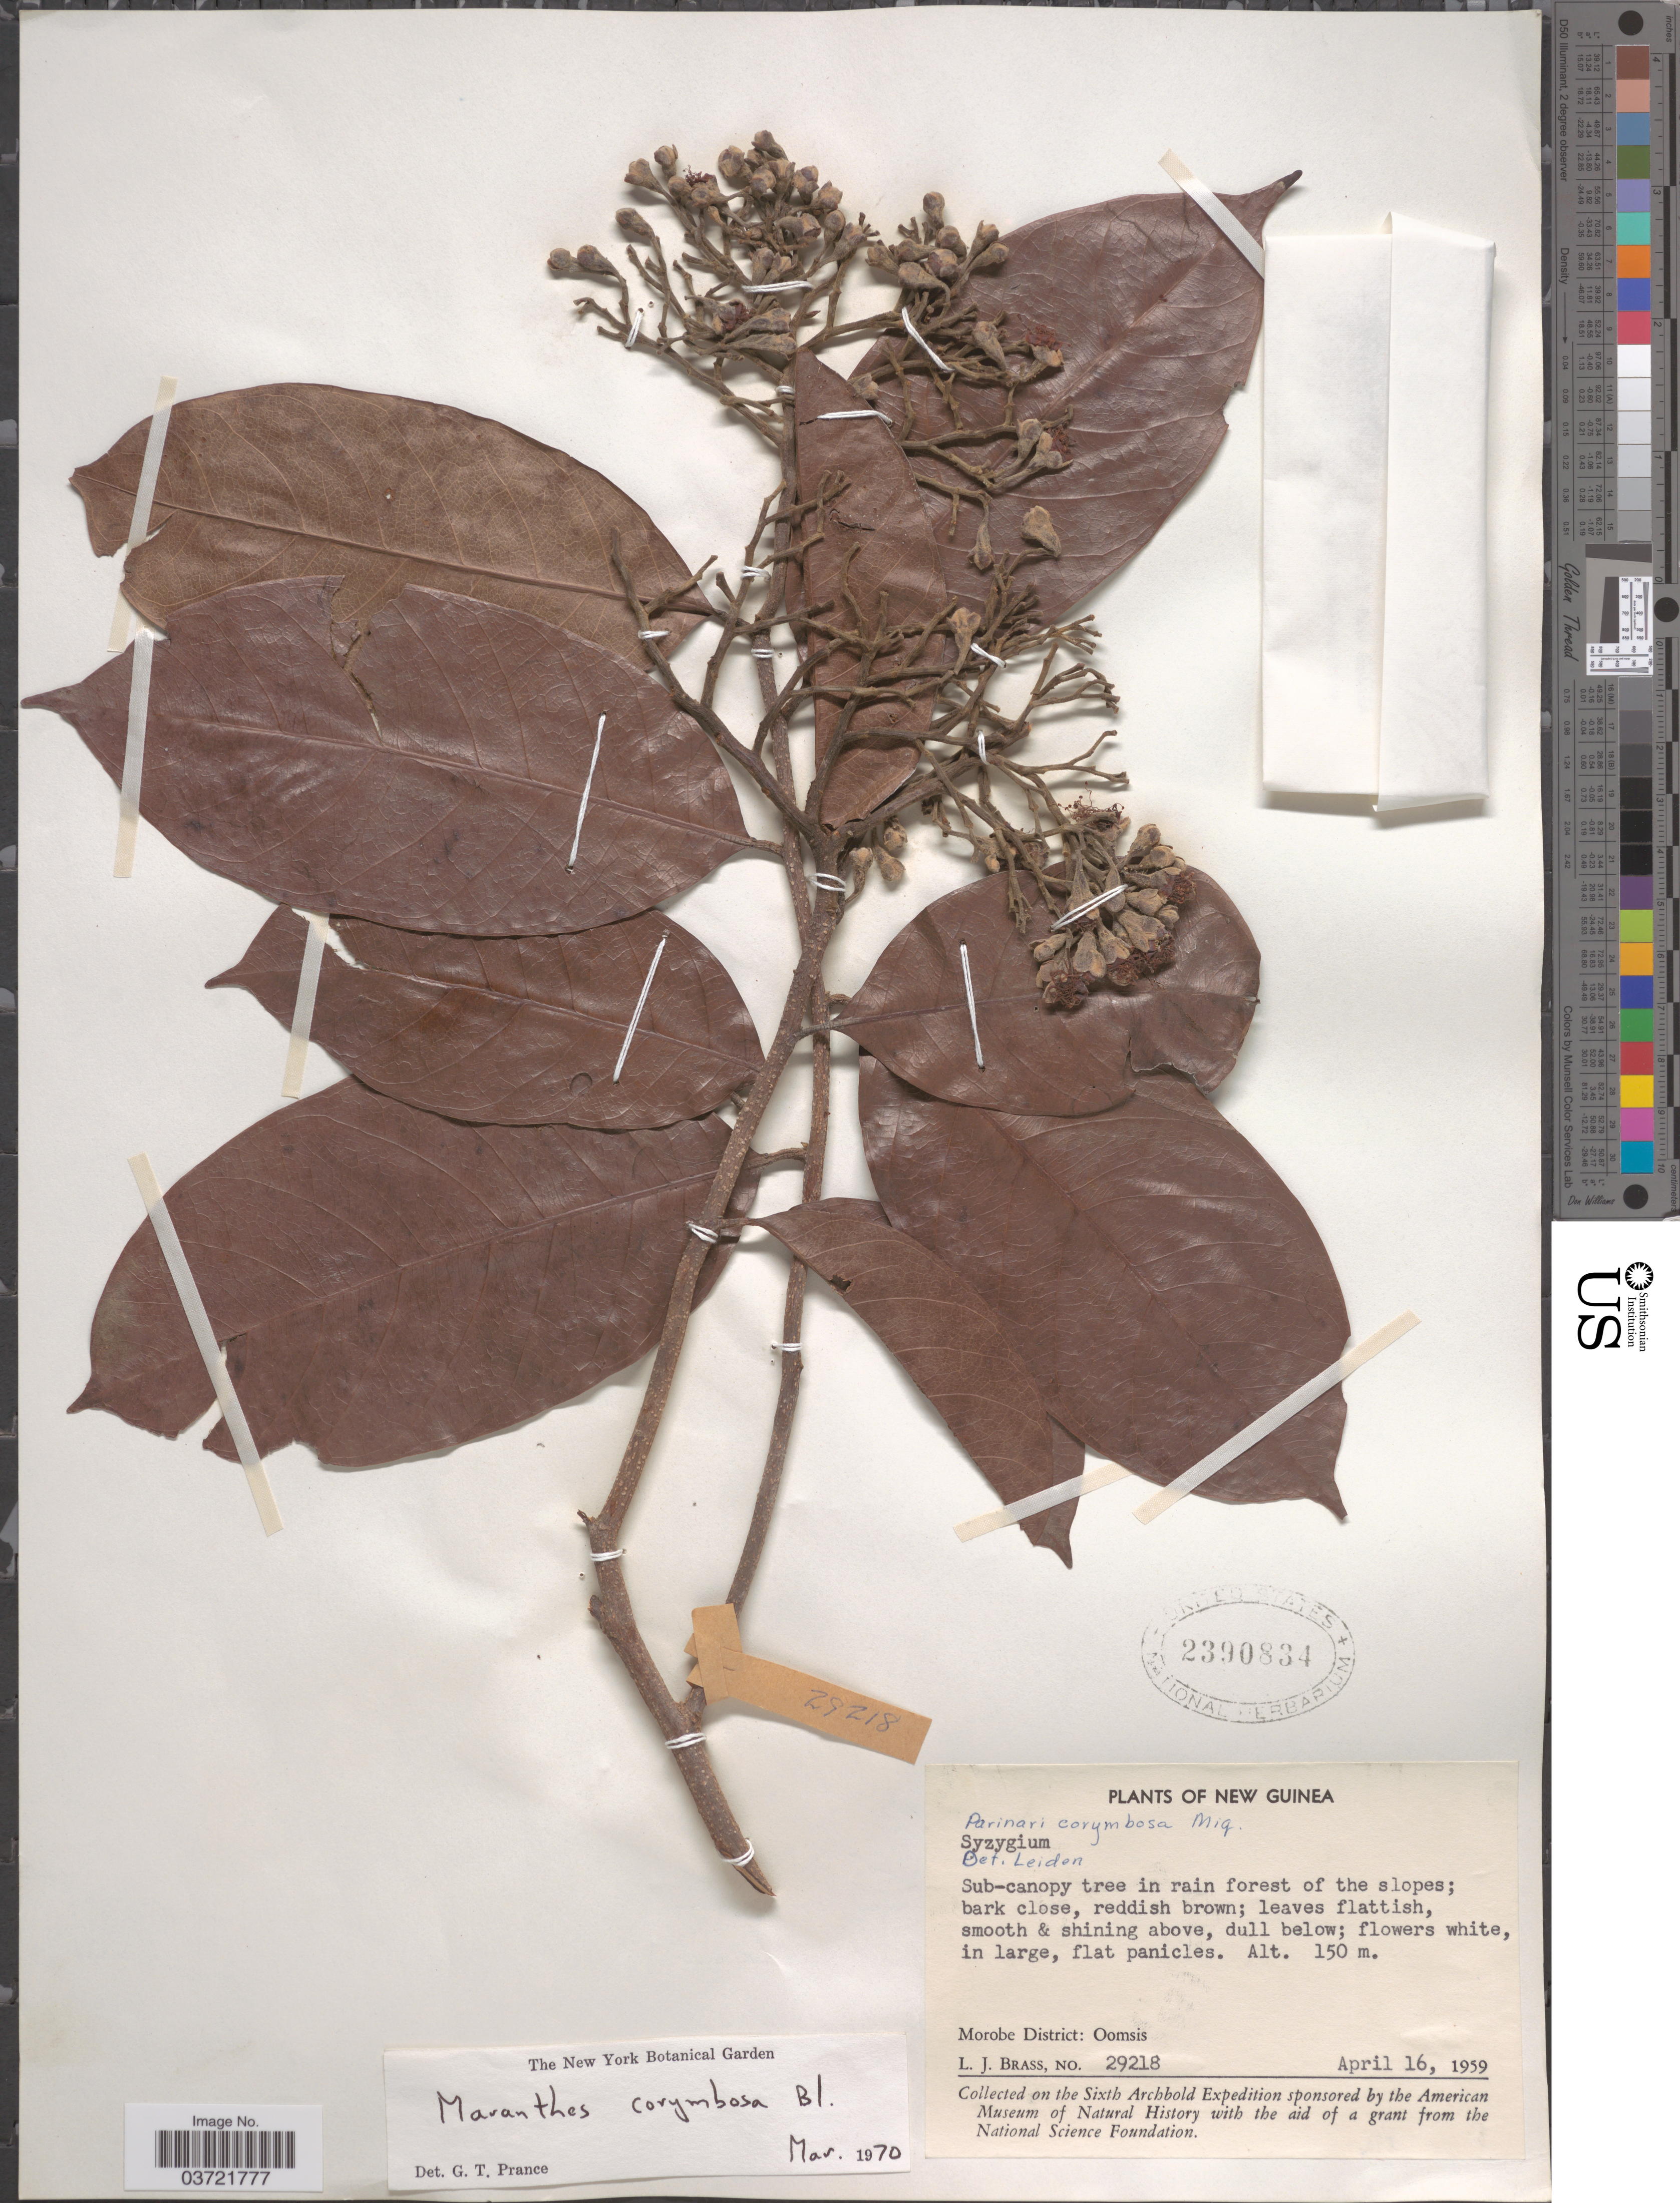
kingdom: Plantae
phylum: Tracheophyta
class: Magnoliopsida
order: Malpighiales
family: Chrysobalanaceae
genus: Maranthes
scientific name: Maranthes corymbosa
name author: Blume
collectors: L. J. Brass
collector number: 29218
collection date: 1959-04-16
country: Papua New Guinea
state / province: Morobe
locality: New Guinea. Morobe District: Oomsis.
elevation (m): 150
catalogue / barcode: US 2390834